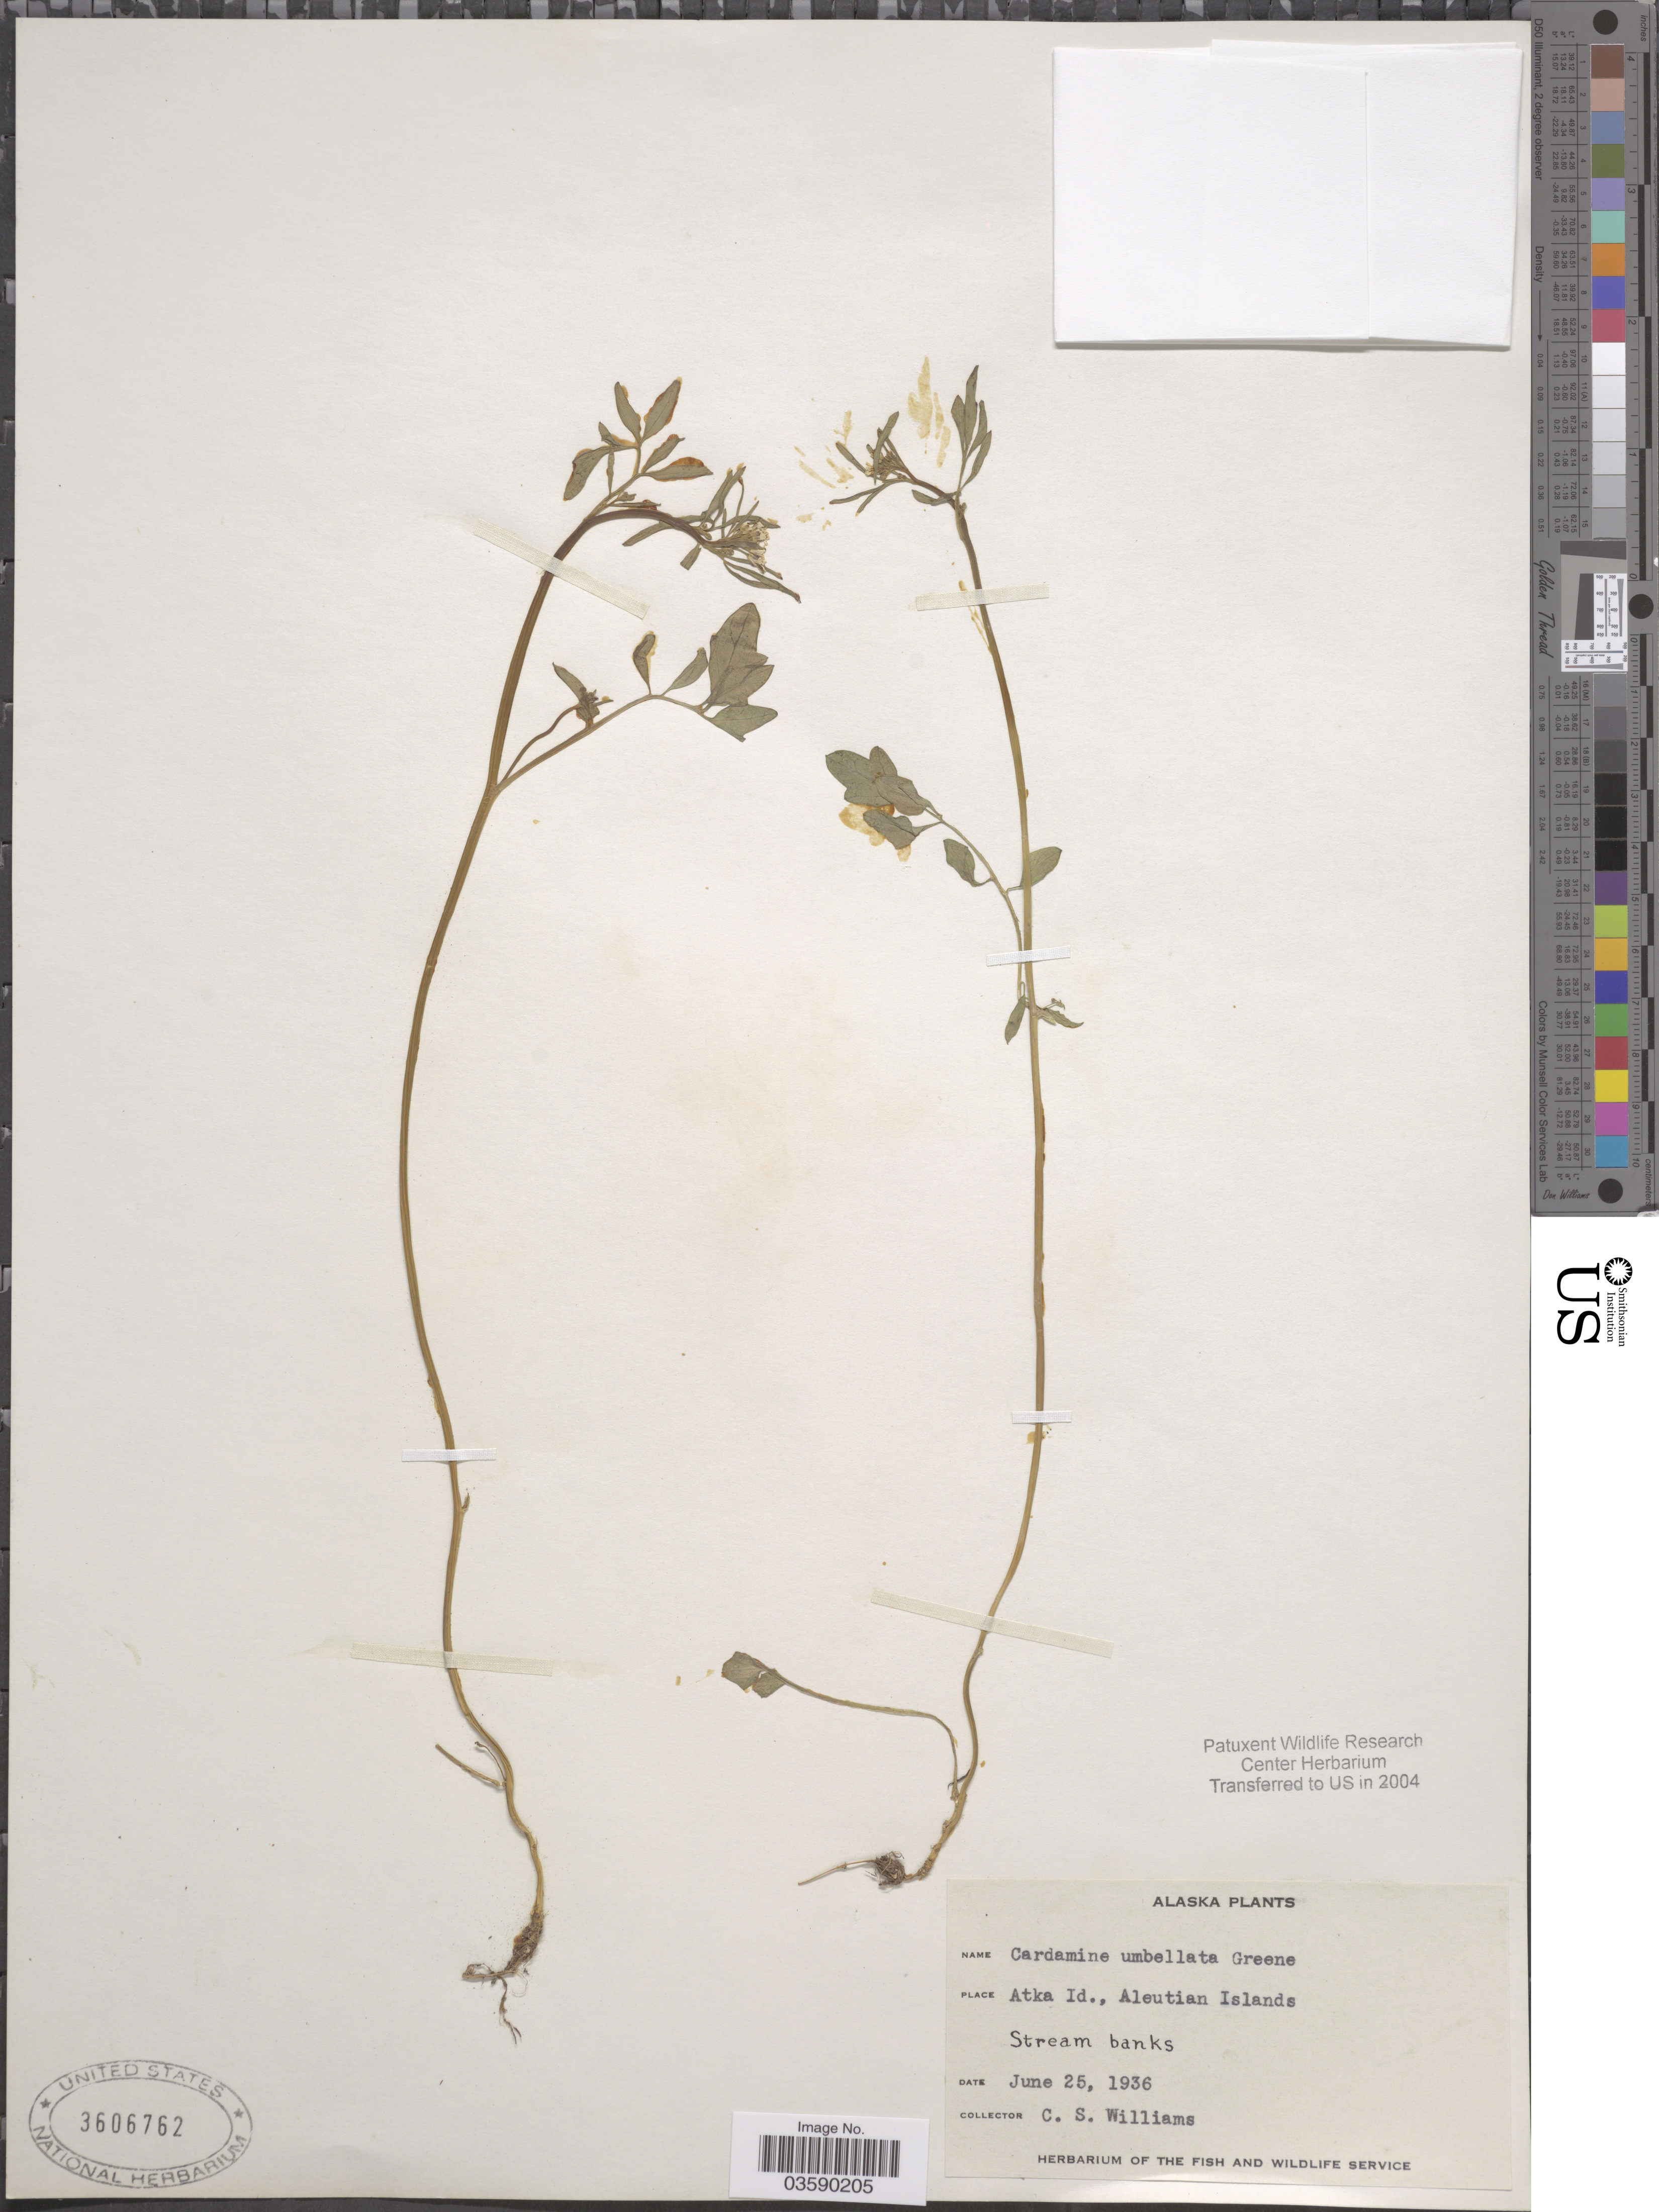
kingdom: Plantae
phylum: Tracheophyta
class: Magnoliopsida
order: Brassicales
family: Brassicaceae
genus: Cardamine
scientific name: Cardamine umbellata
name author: Greene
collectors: C. Williams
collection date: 1936-06-25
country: United States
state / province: Alaska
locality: Atka Id., Aleutian Islands. Stream banks.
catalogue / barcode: US 3606762